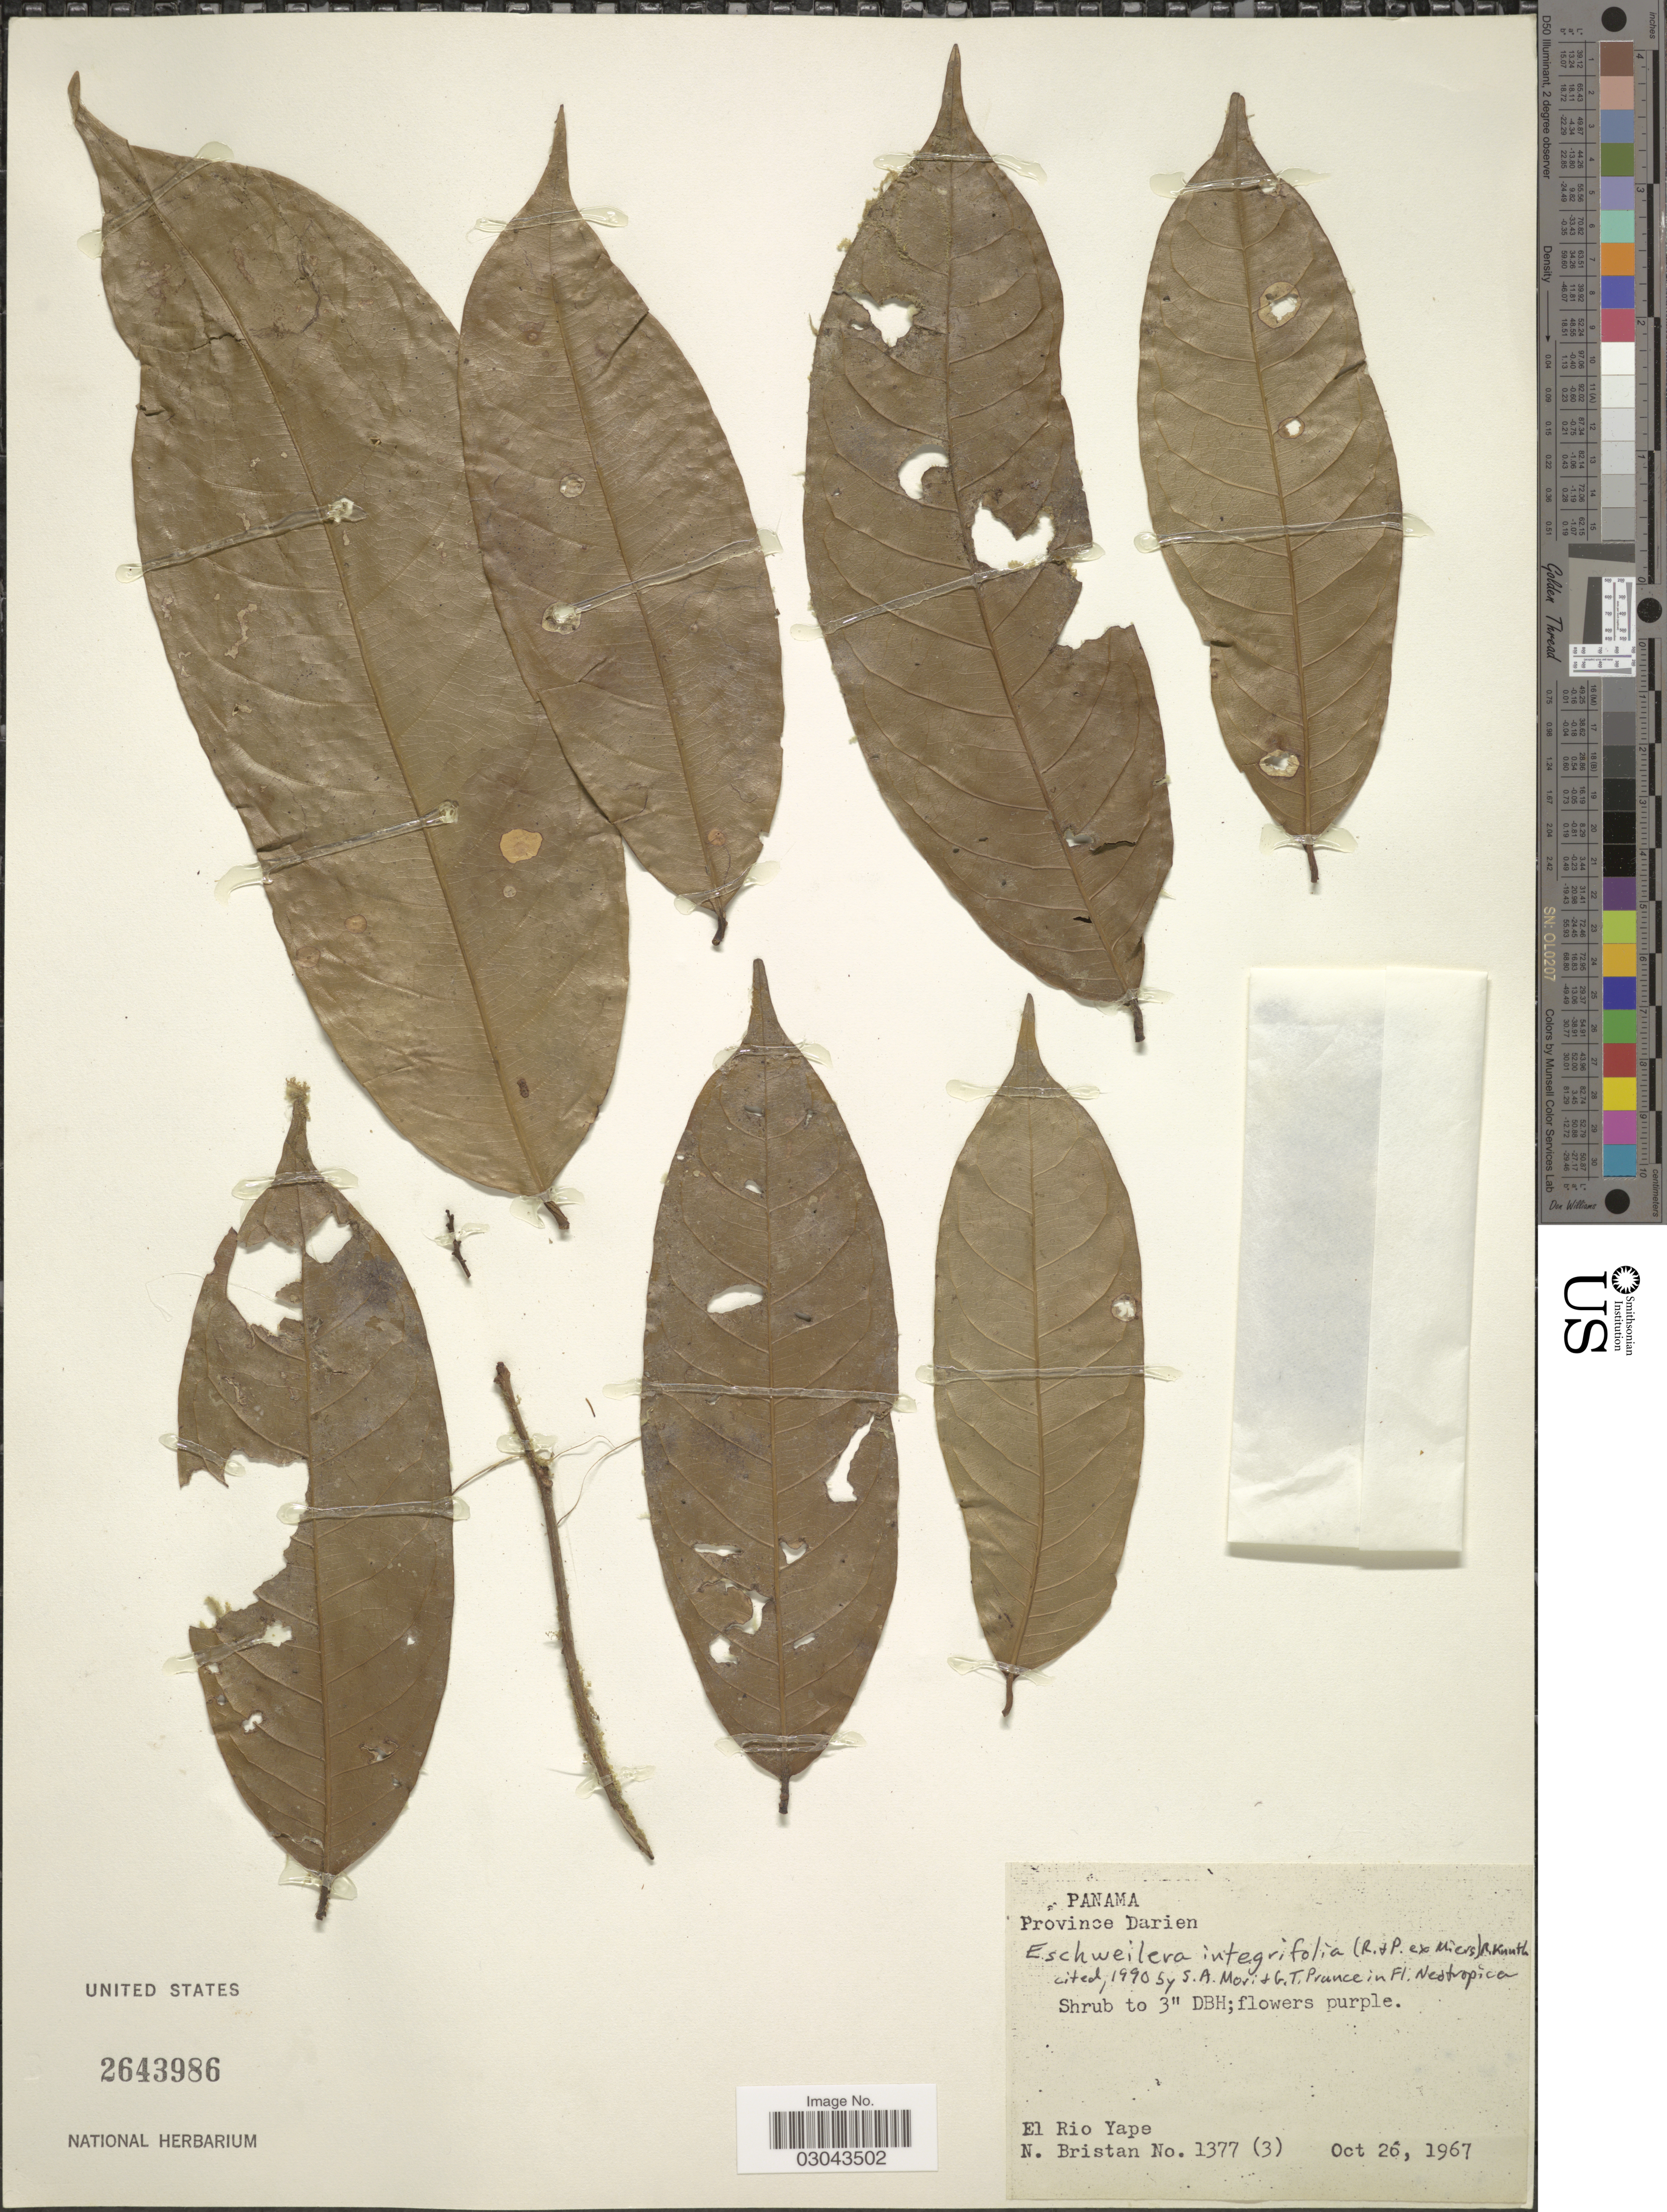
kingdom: Plantae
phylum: Tracheophyta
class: Magnoliopsida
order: Ericales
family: Lecythidaceae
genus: Eschweilera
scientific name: Eschweilera integrifolia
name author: (Ruiz & Pav. ex Miers) R. Knuth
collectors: N. Bristan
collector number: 1377(3)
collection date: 1967-10-26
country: Panama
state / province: Darién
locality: El Rio Yape.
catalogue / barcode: US 2643986